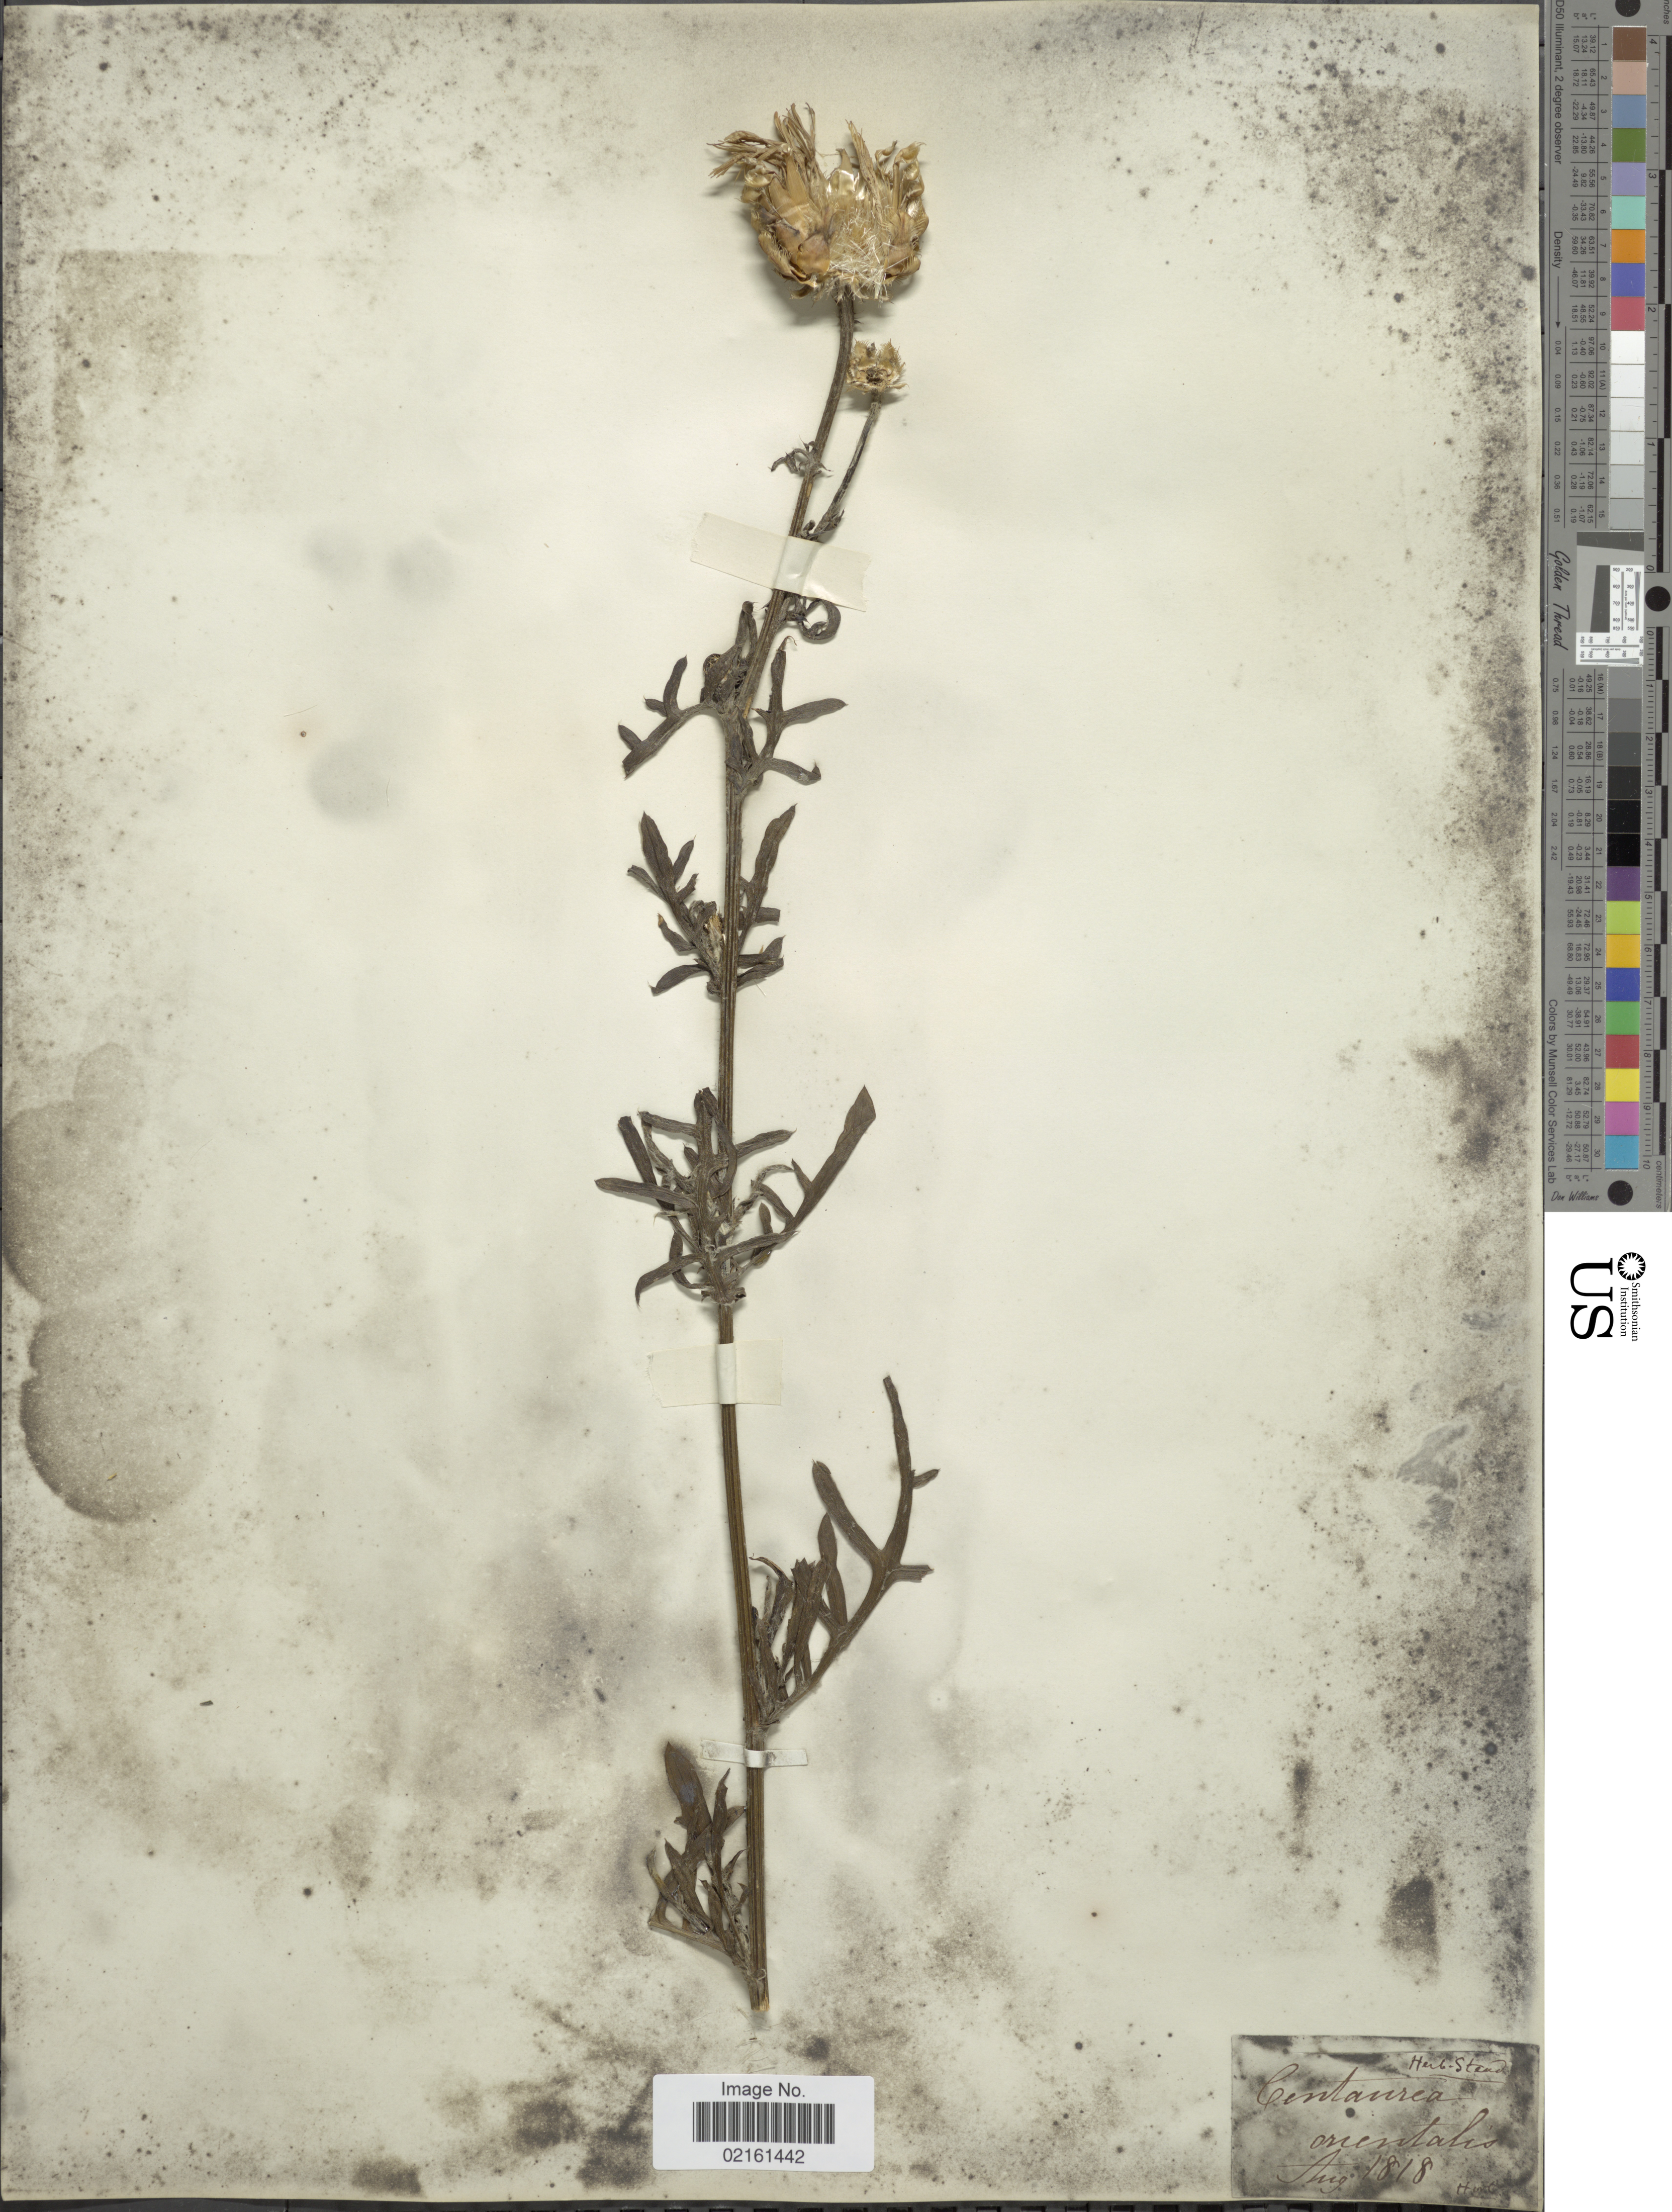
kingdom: Plantae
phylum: Tracheophyta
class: Magnoliopsida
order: Asterales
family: Asteraceae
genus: Centaurea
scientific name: Centaurea orientalis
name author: L.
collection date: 1818-08